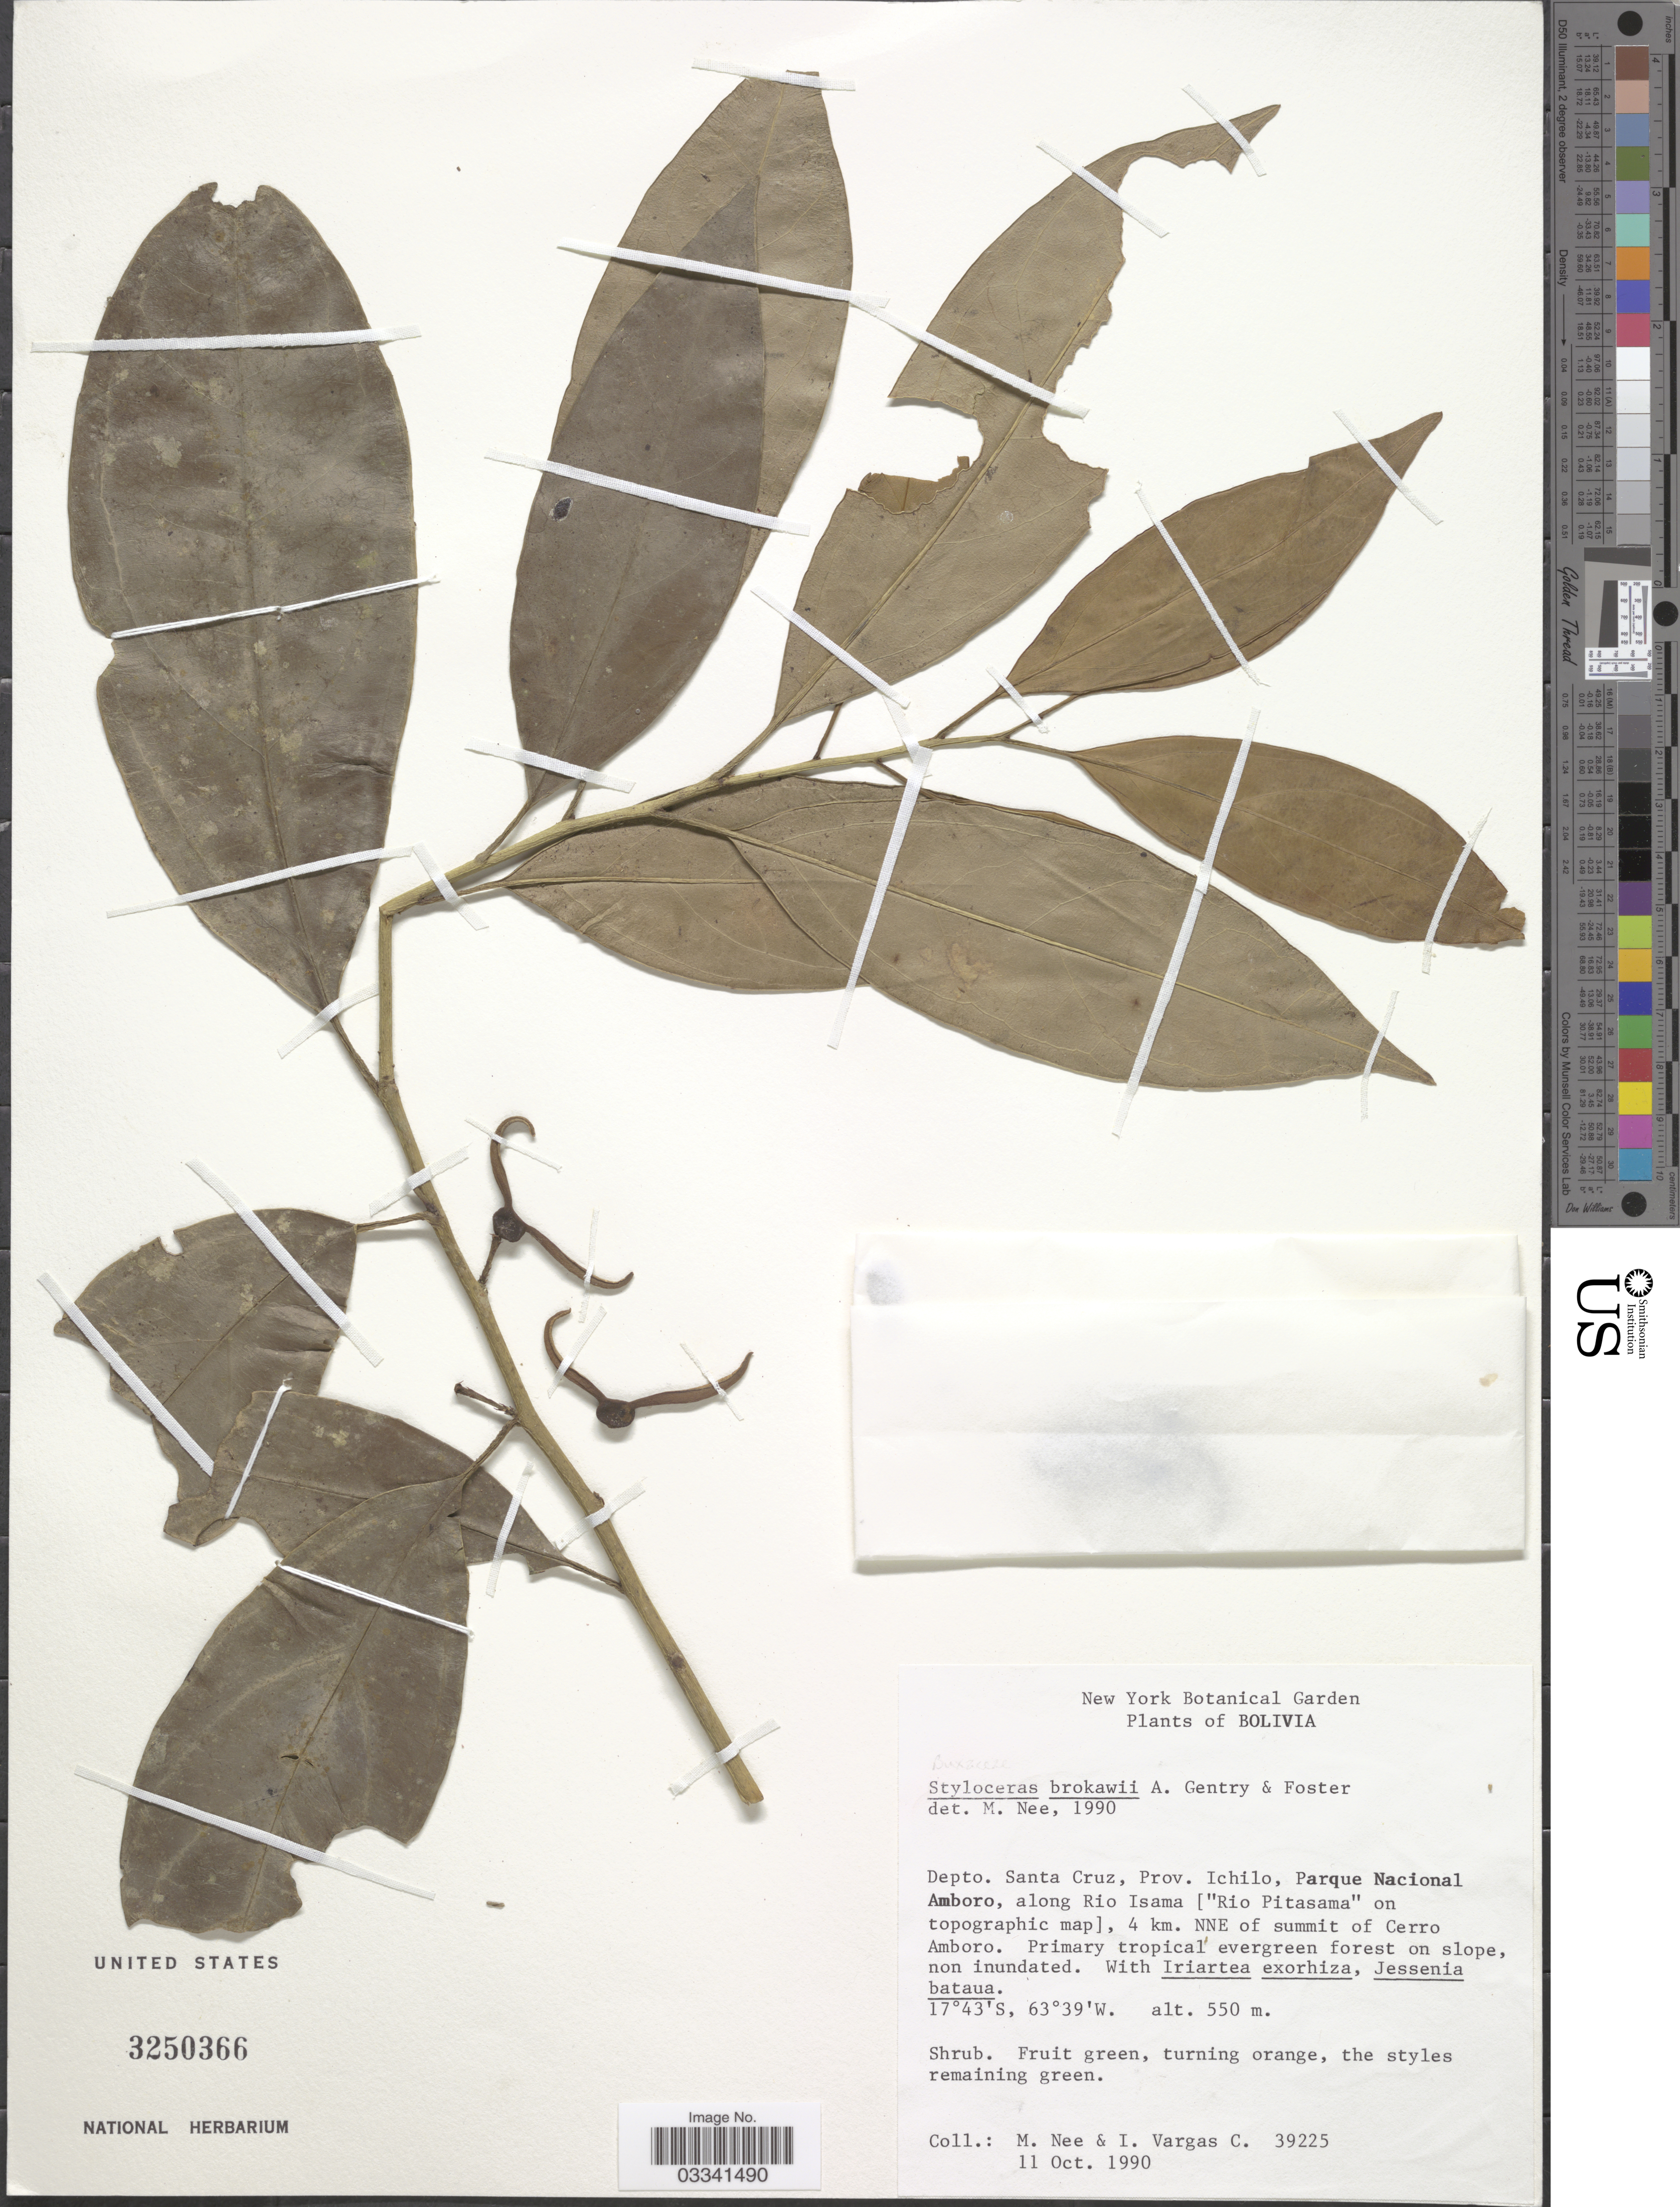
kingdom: Plantae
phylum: Tracheophyta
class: Magnoliopsida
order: Buxales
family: Buxaceae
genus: Styloceras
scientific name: Styloceras brokawii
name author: A.H. Gentry & R. B. Foster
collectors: M. Nee & I. Vargas C.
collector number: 39225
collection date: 1990-10-11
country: Bolivia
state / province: Santa Cruz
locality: Depto. Santa Cruz, Prov. Ichilo, Parque Nacional Amboro, along Rio Isama ["Rio Pitasama" on topographic map], 4 km. NNE of summit of Cerro Amboro.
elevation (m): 550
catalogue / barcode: US 3250366